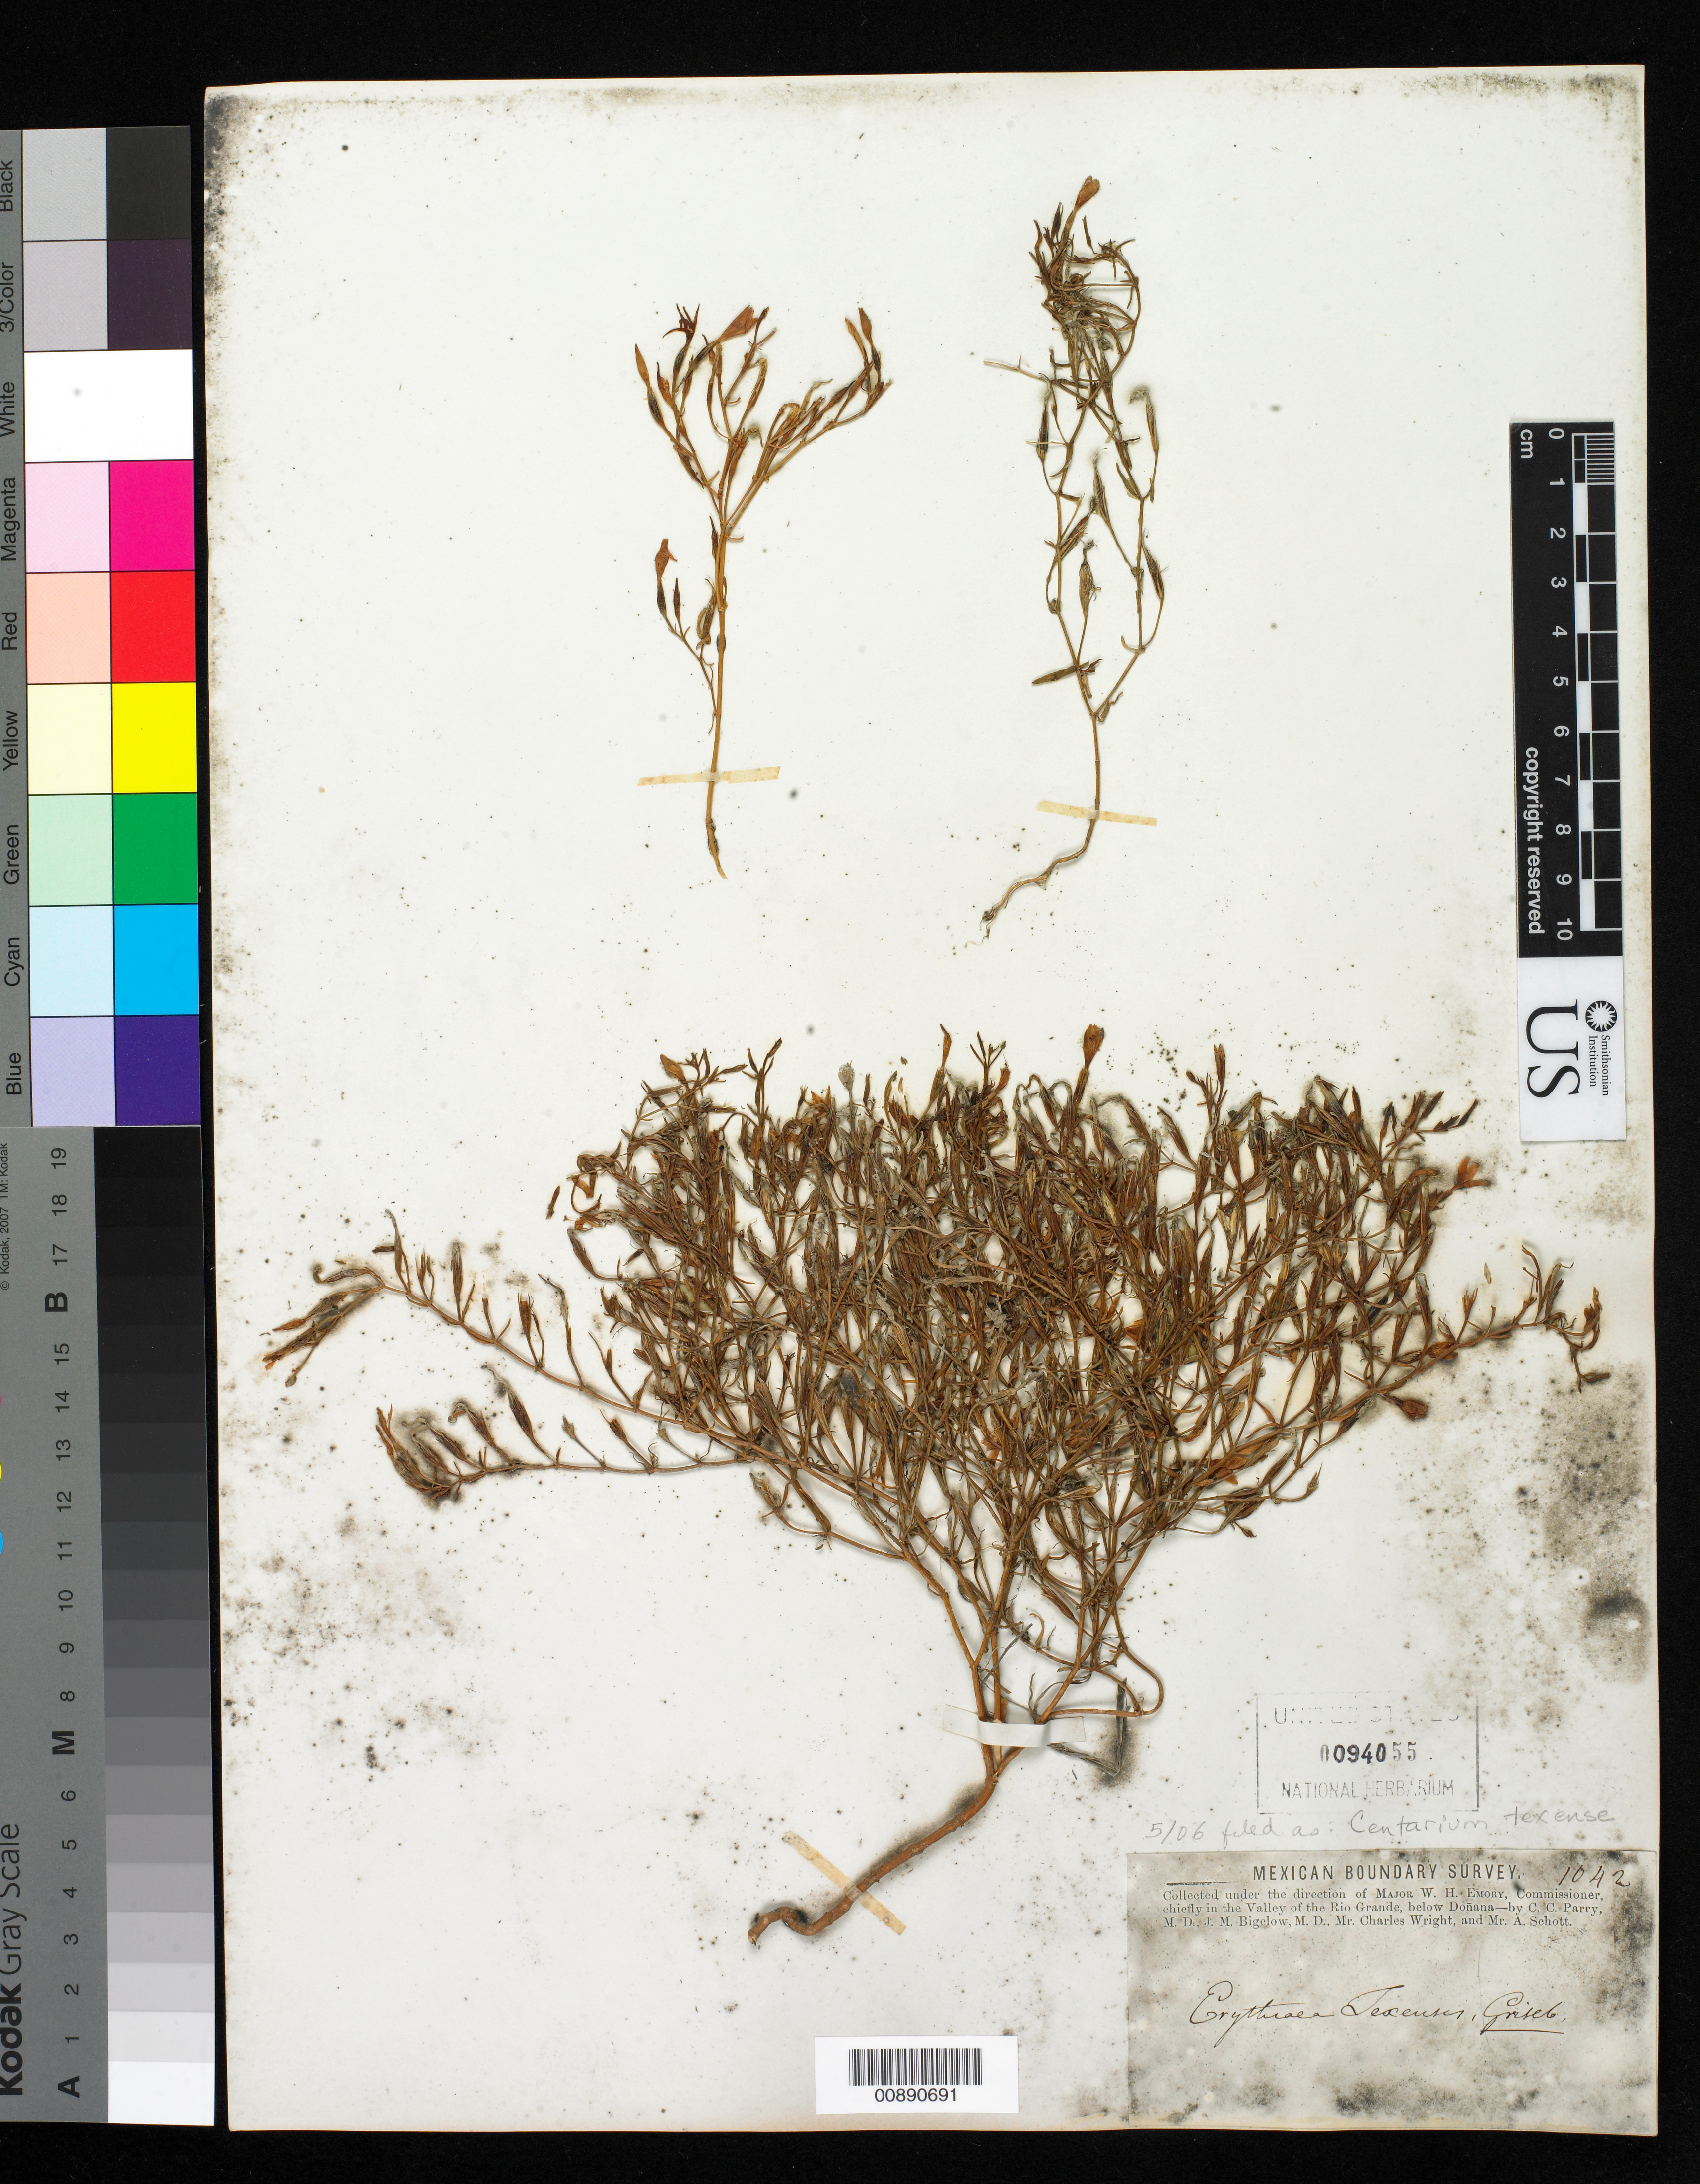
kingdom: Plantae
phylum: Tracheophyta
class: Magnoliopsida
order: Gentianales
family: Gentianaceae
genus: Centaurium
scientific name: Centaurium texense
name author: (Griseb.) Fernald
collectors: C. C. Parry, J. M. Bigelow, C. Wright & A. C. V. Schott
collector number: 1042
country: United States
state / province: New Mexico / Texas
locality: Valley of the Rio Grande, below Doñana.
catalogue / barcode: US 94055